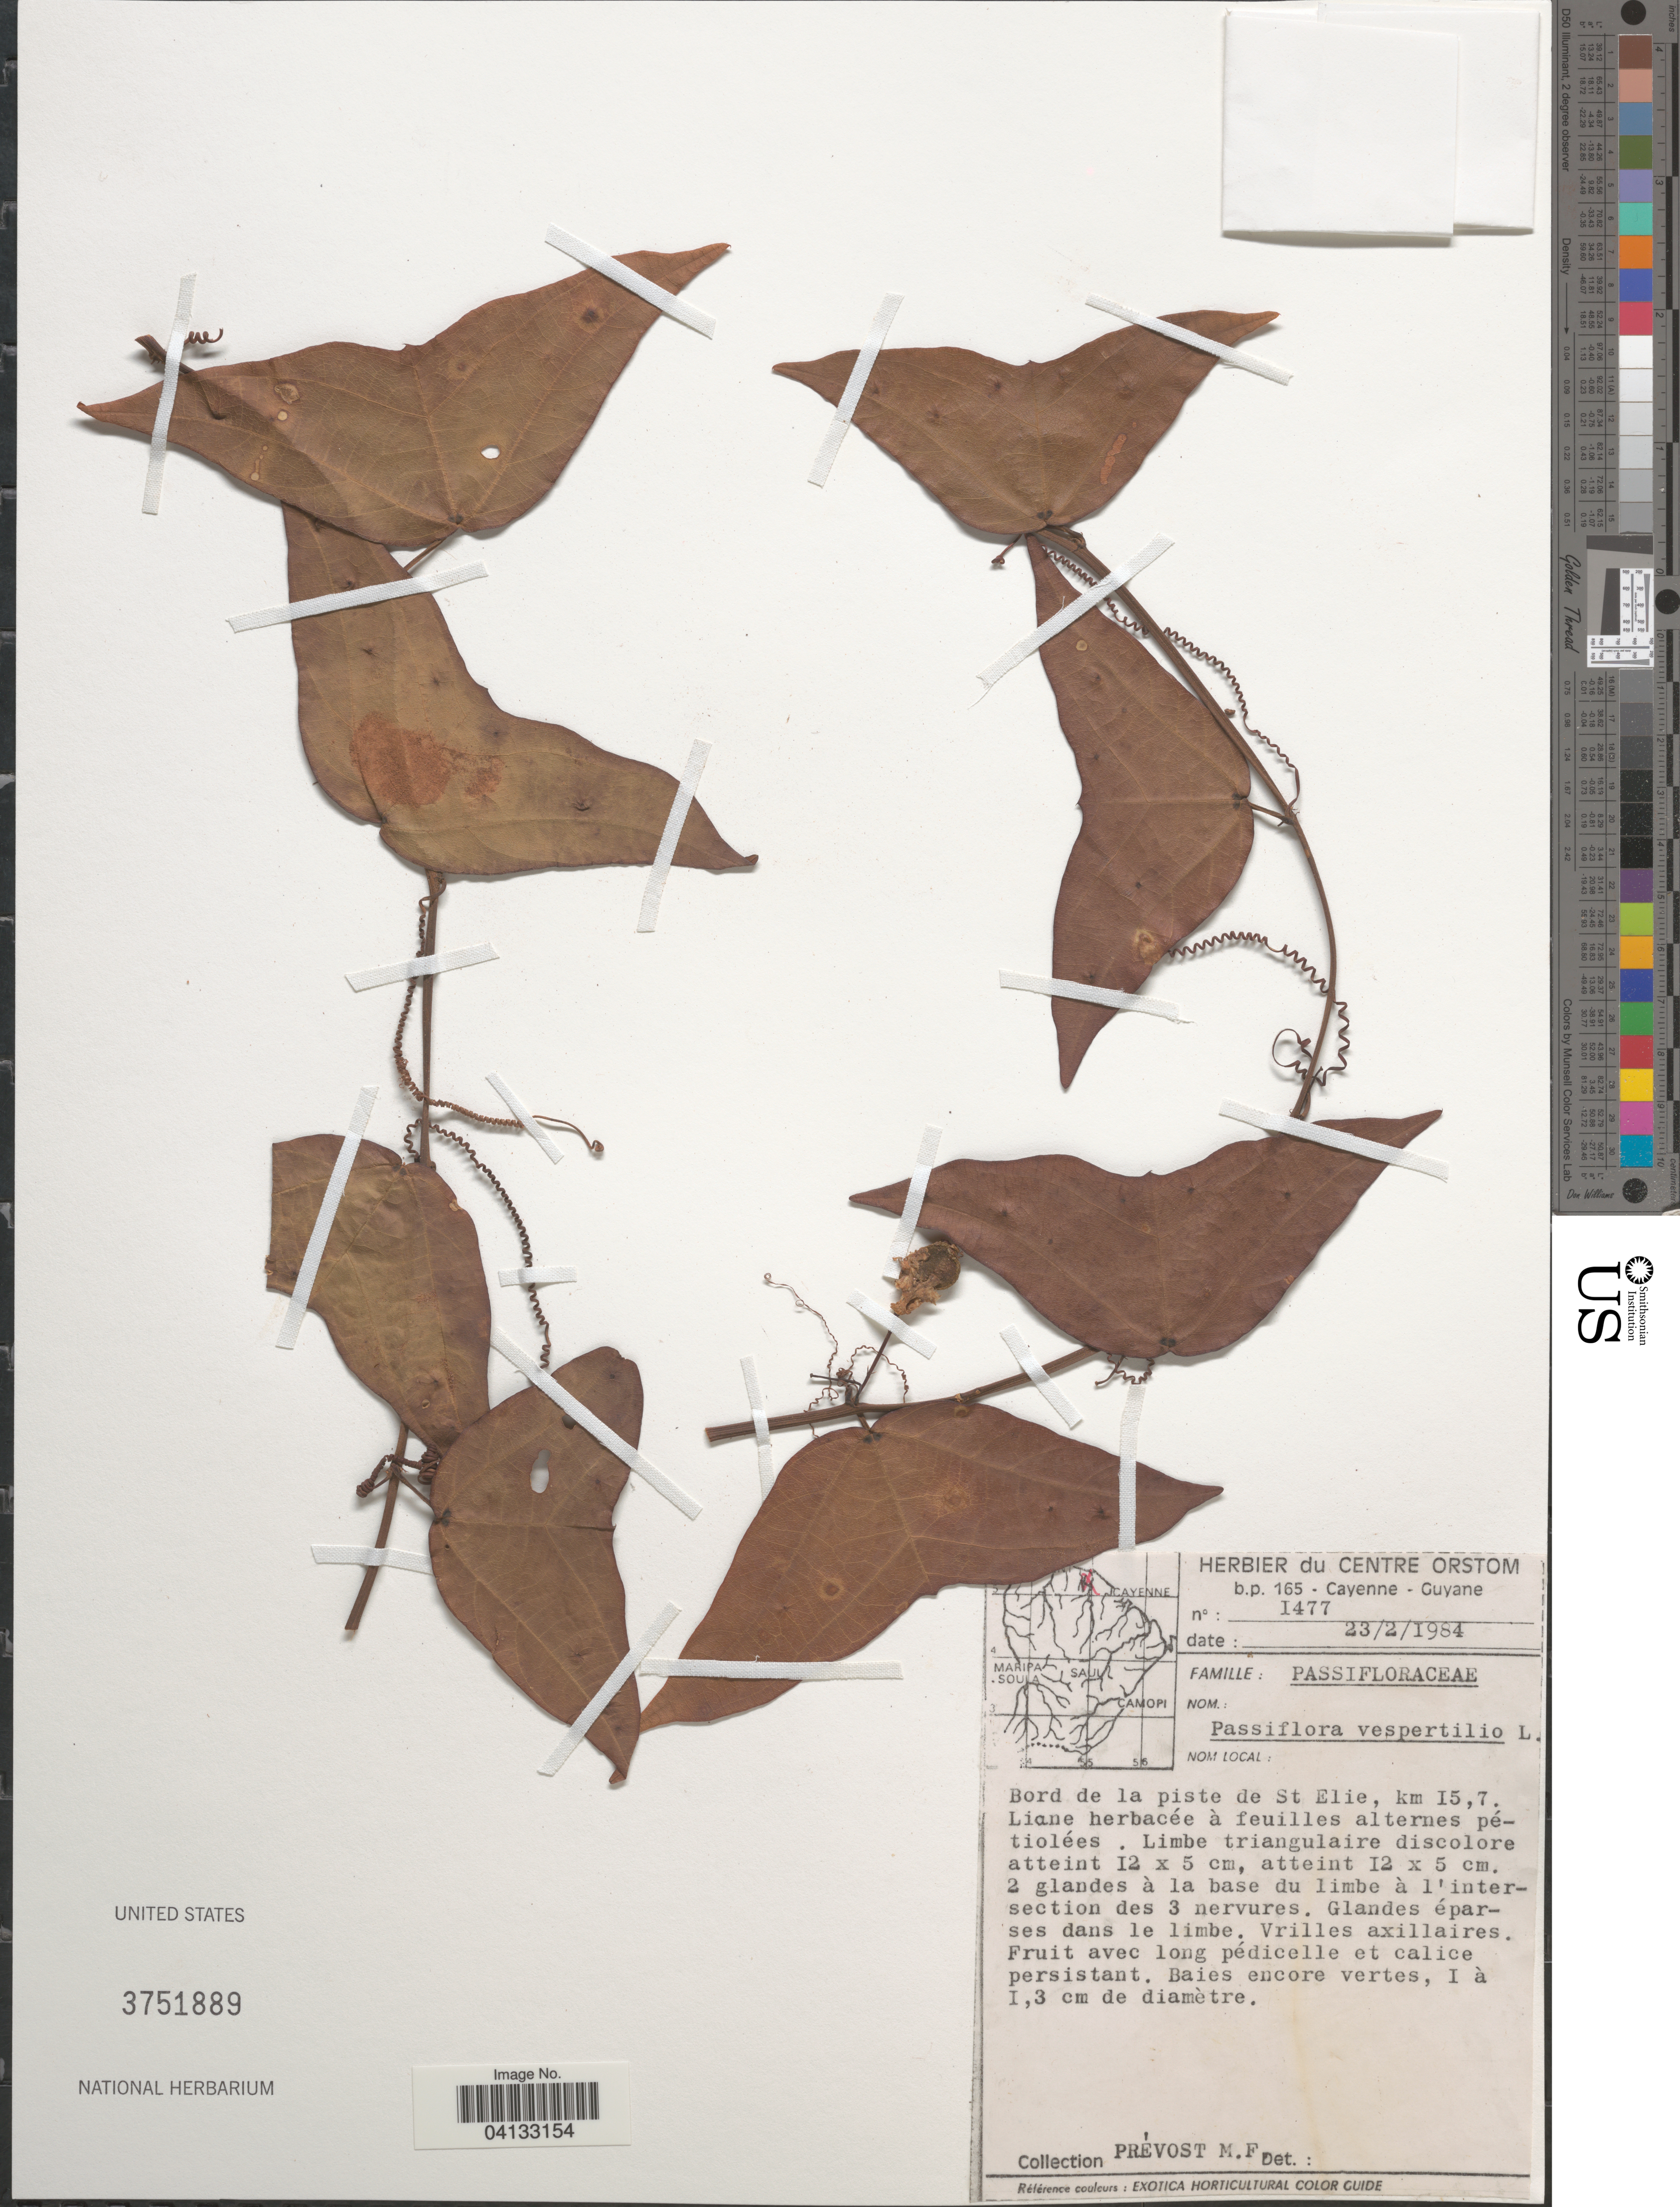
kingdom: Plantae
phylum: Tracheophyta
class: Magnoliopsida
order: Malpighiales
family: Passifloraceae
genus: Passiflora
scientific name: Passiflora vespertilio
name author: L.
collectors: M. Prévost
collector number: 1477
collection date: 1984-02-23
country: Guyana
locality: Bord de la piste de St Elie, km 15,7.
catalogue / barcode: US 3751889